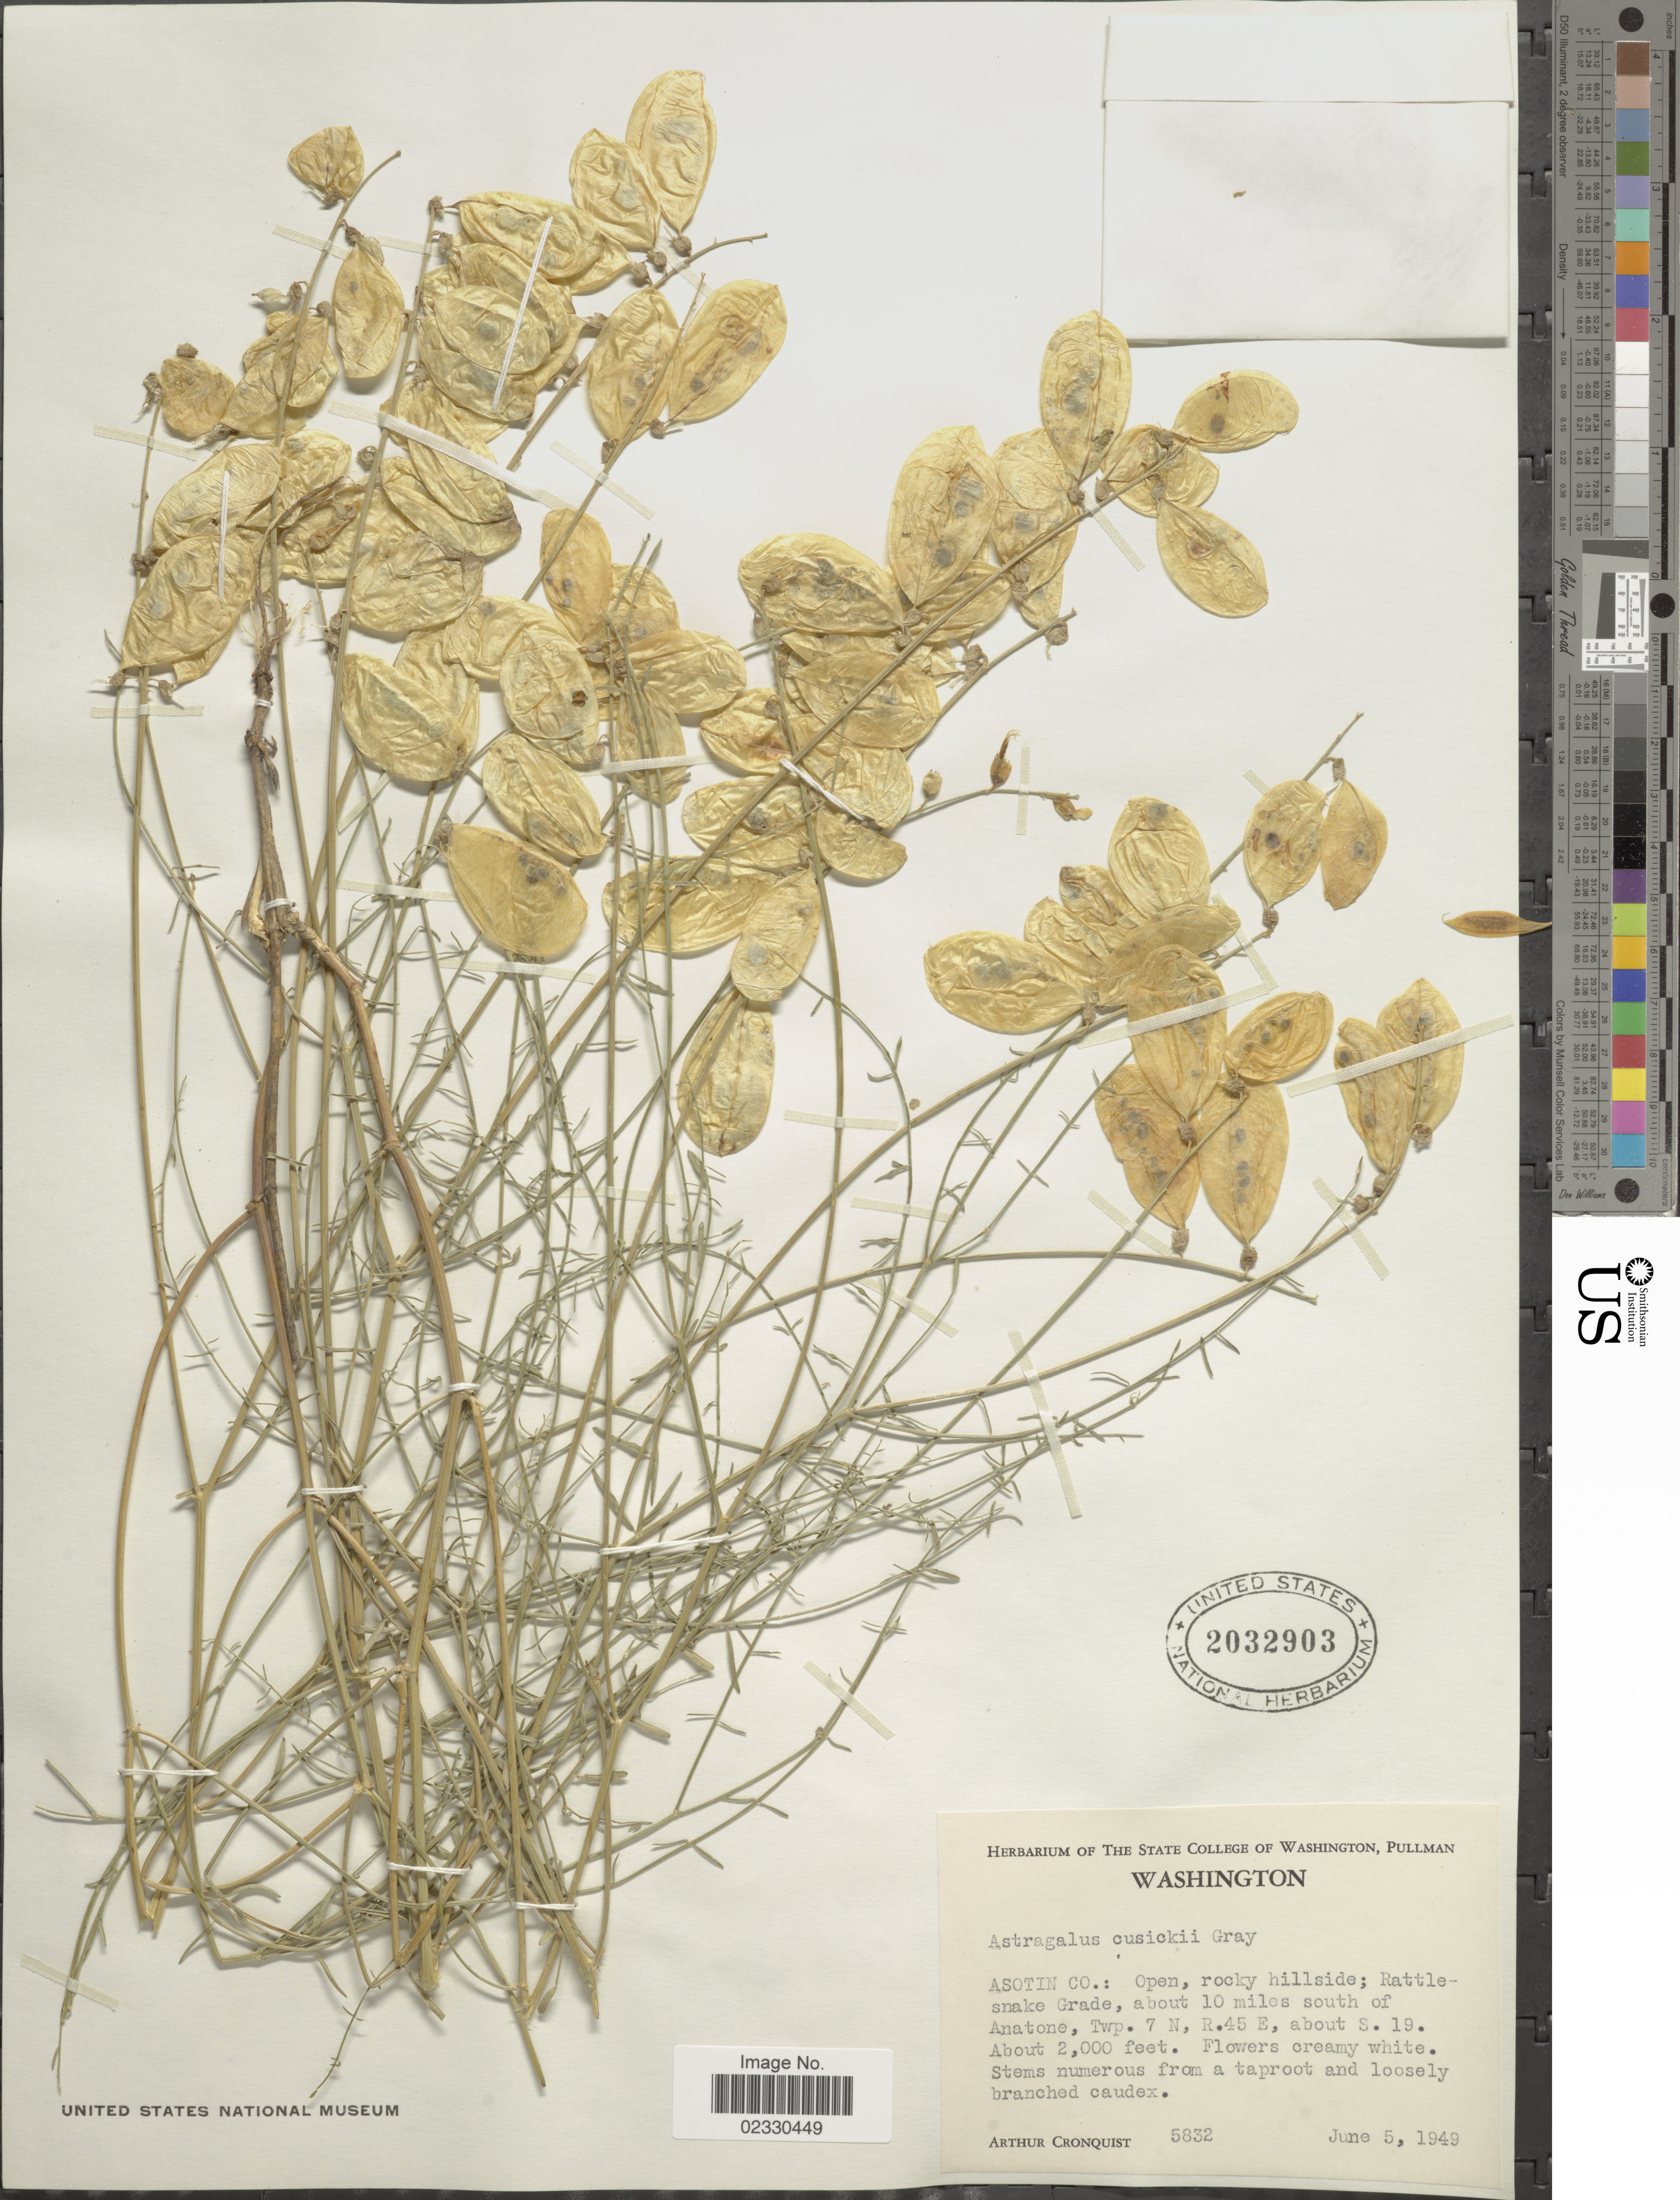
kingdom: Plantae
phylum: Tracheophyta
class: Magnoliopsida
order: Fabales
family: Fabaceae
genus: Astragalus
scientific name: Astragalus cusickii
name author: A. Gray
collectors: A. J. Cronquist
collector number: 5832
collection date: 1949-06-05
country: United States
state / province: Washington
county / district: Asotin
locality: Asotin Co.: open, rocky hillside; Rattle snake Grade, about 10 miles south of Anaton, Twp. 7 N, R 45 e., about S. 19.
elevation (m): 610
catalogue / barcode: US 2032903